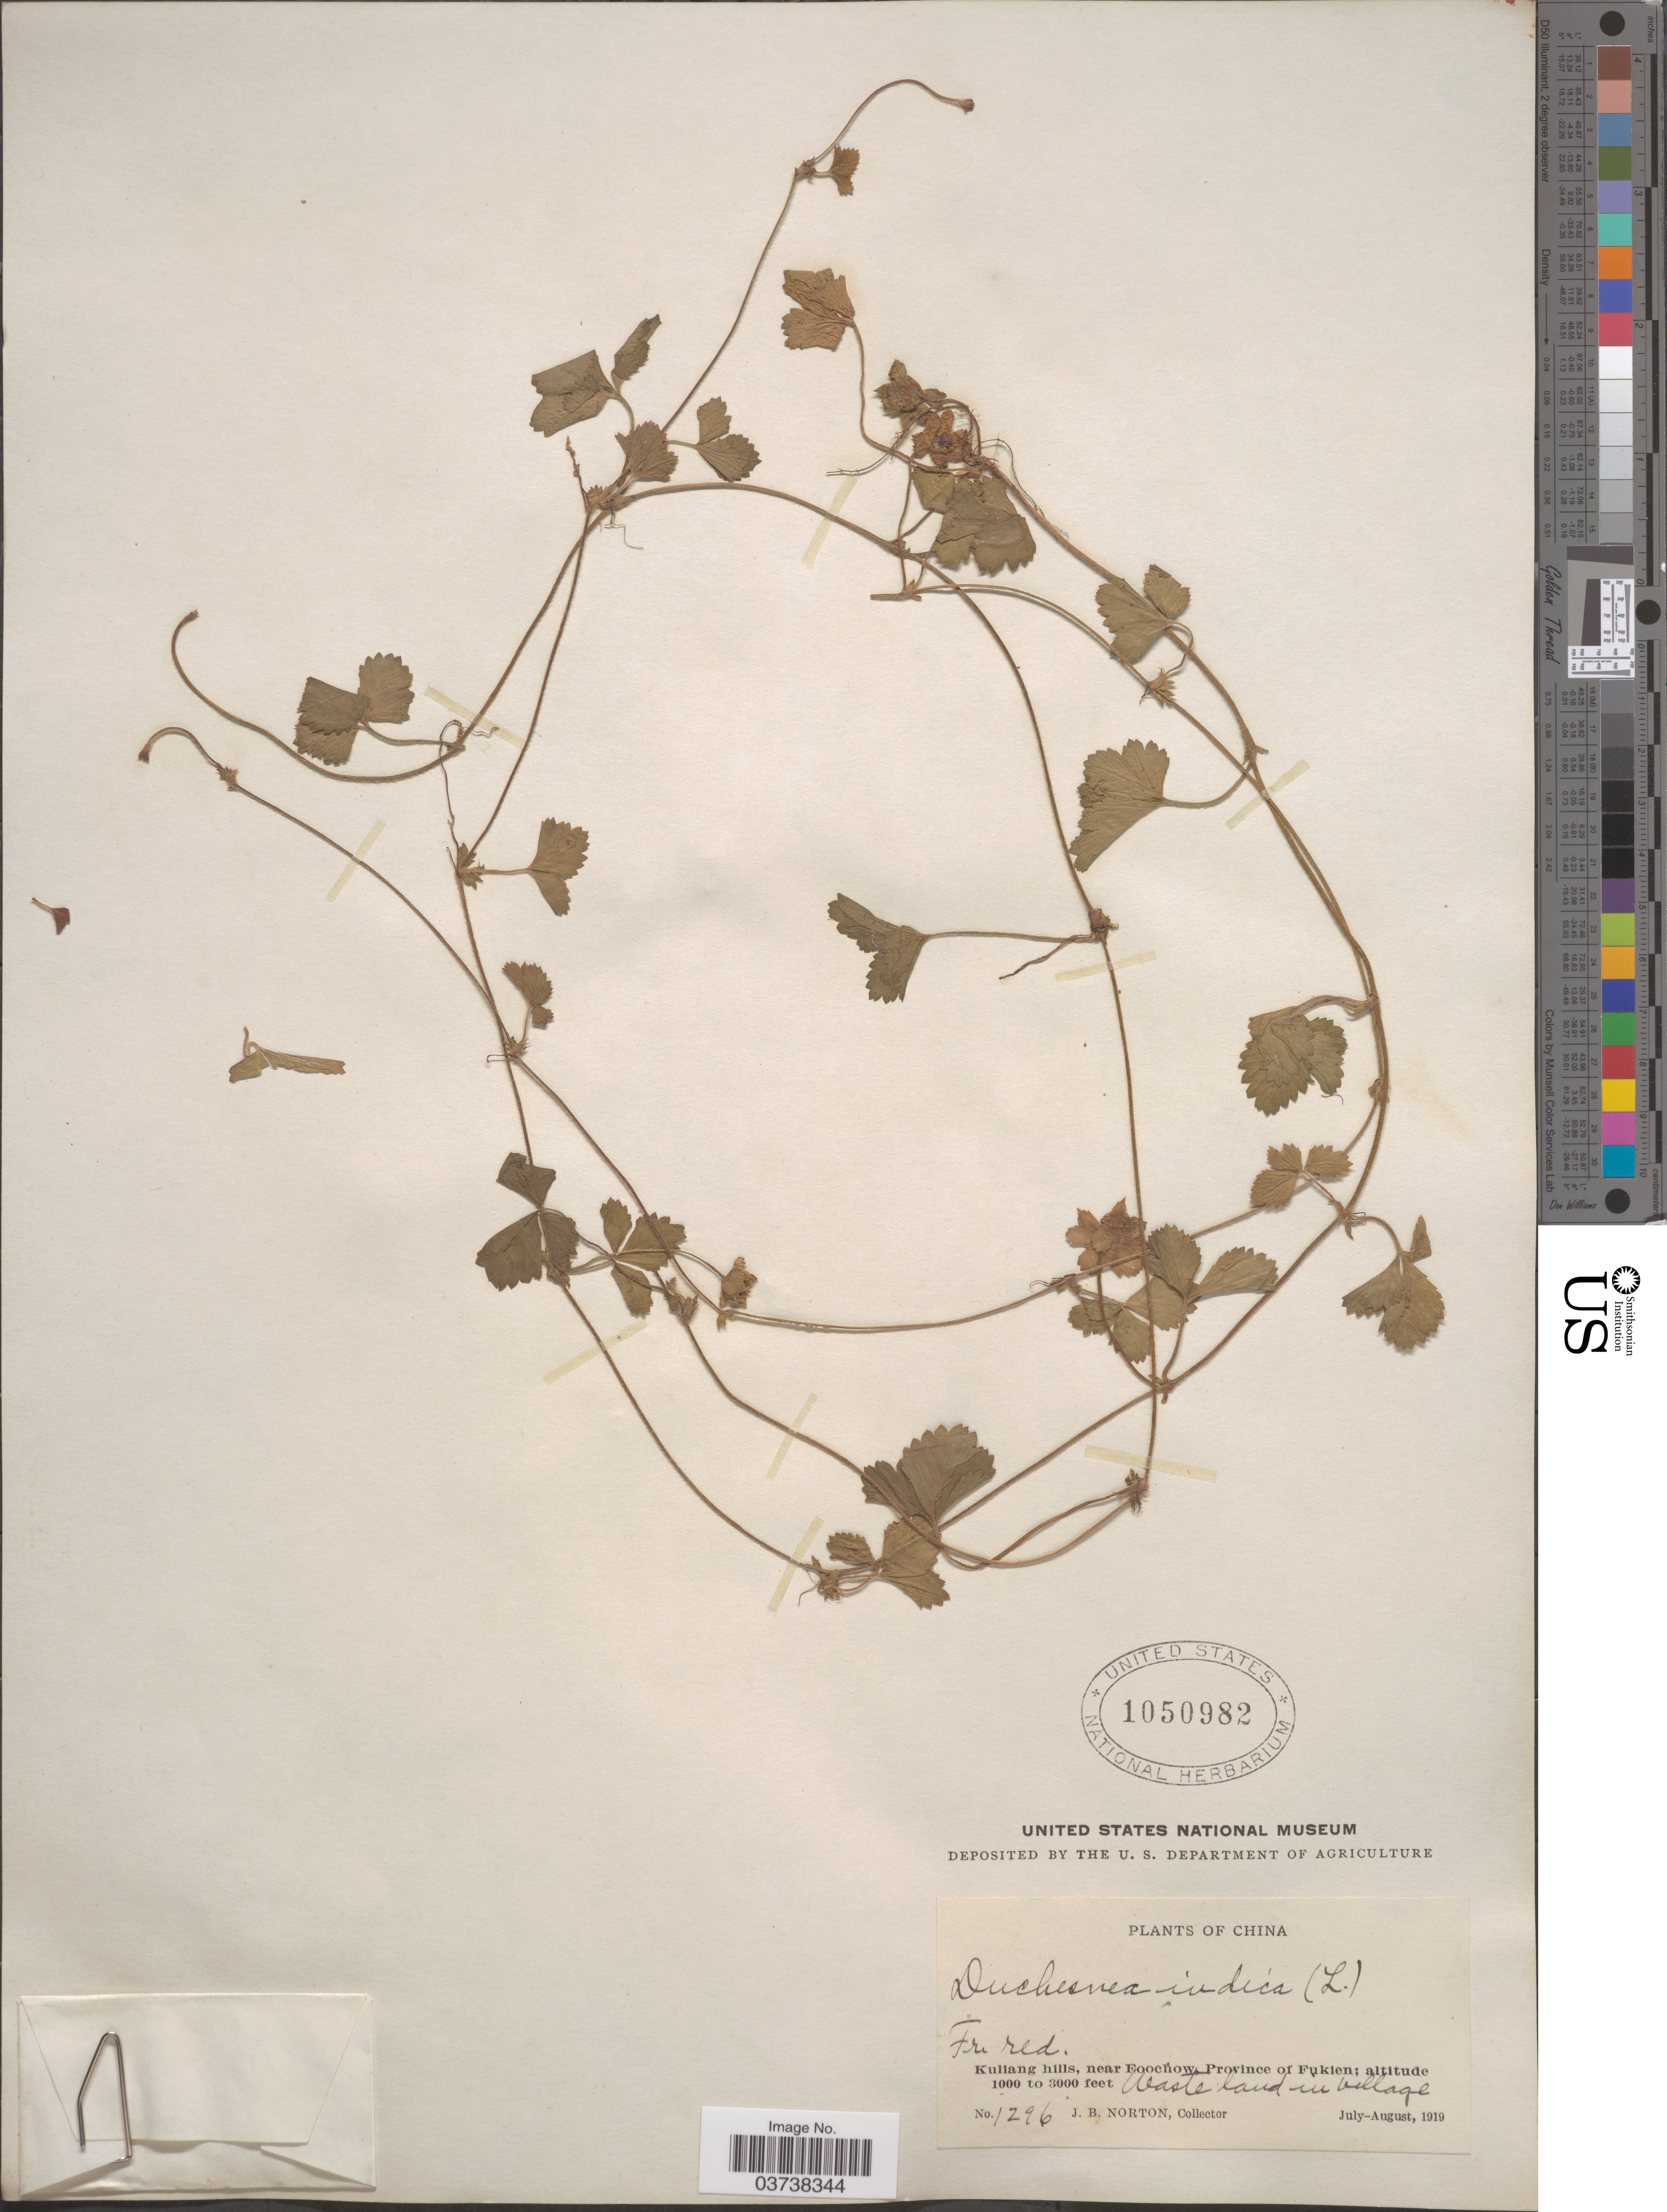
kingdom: Plantae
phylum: Tracheophyta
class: Magnoliopsida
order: Rosales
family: Rosaceae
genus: Potentilla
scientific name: Potentilla indica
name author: (Andrews) Th. Wolf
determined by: Strong, Mark T., (BOT), Smithsonian Institution - National Museum of Natural History (UNITED STATES)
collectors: J. B. Norton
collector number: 1296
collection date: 1919-07/1919-08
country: China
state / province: Fujian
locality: Kuliang hills, near Foochow, Province of Fukien. Waste land in village.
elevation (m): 305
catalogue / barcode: US 1050982